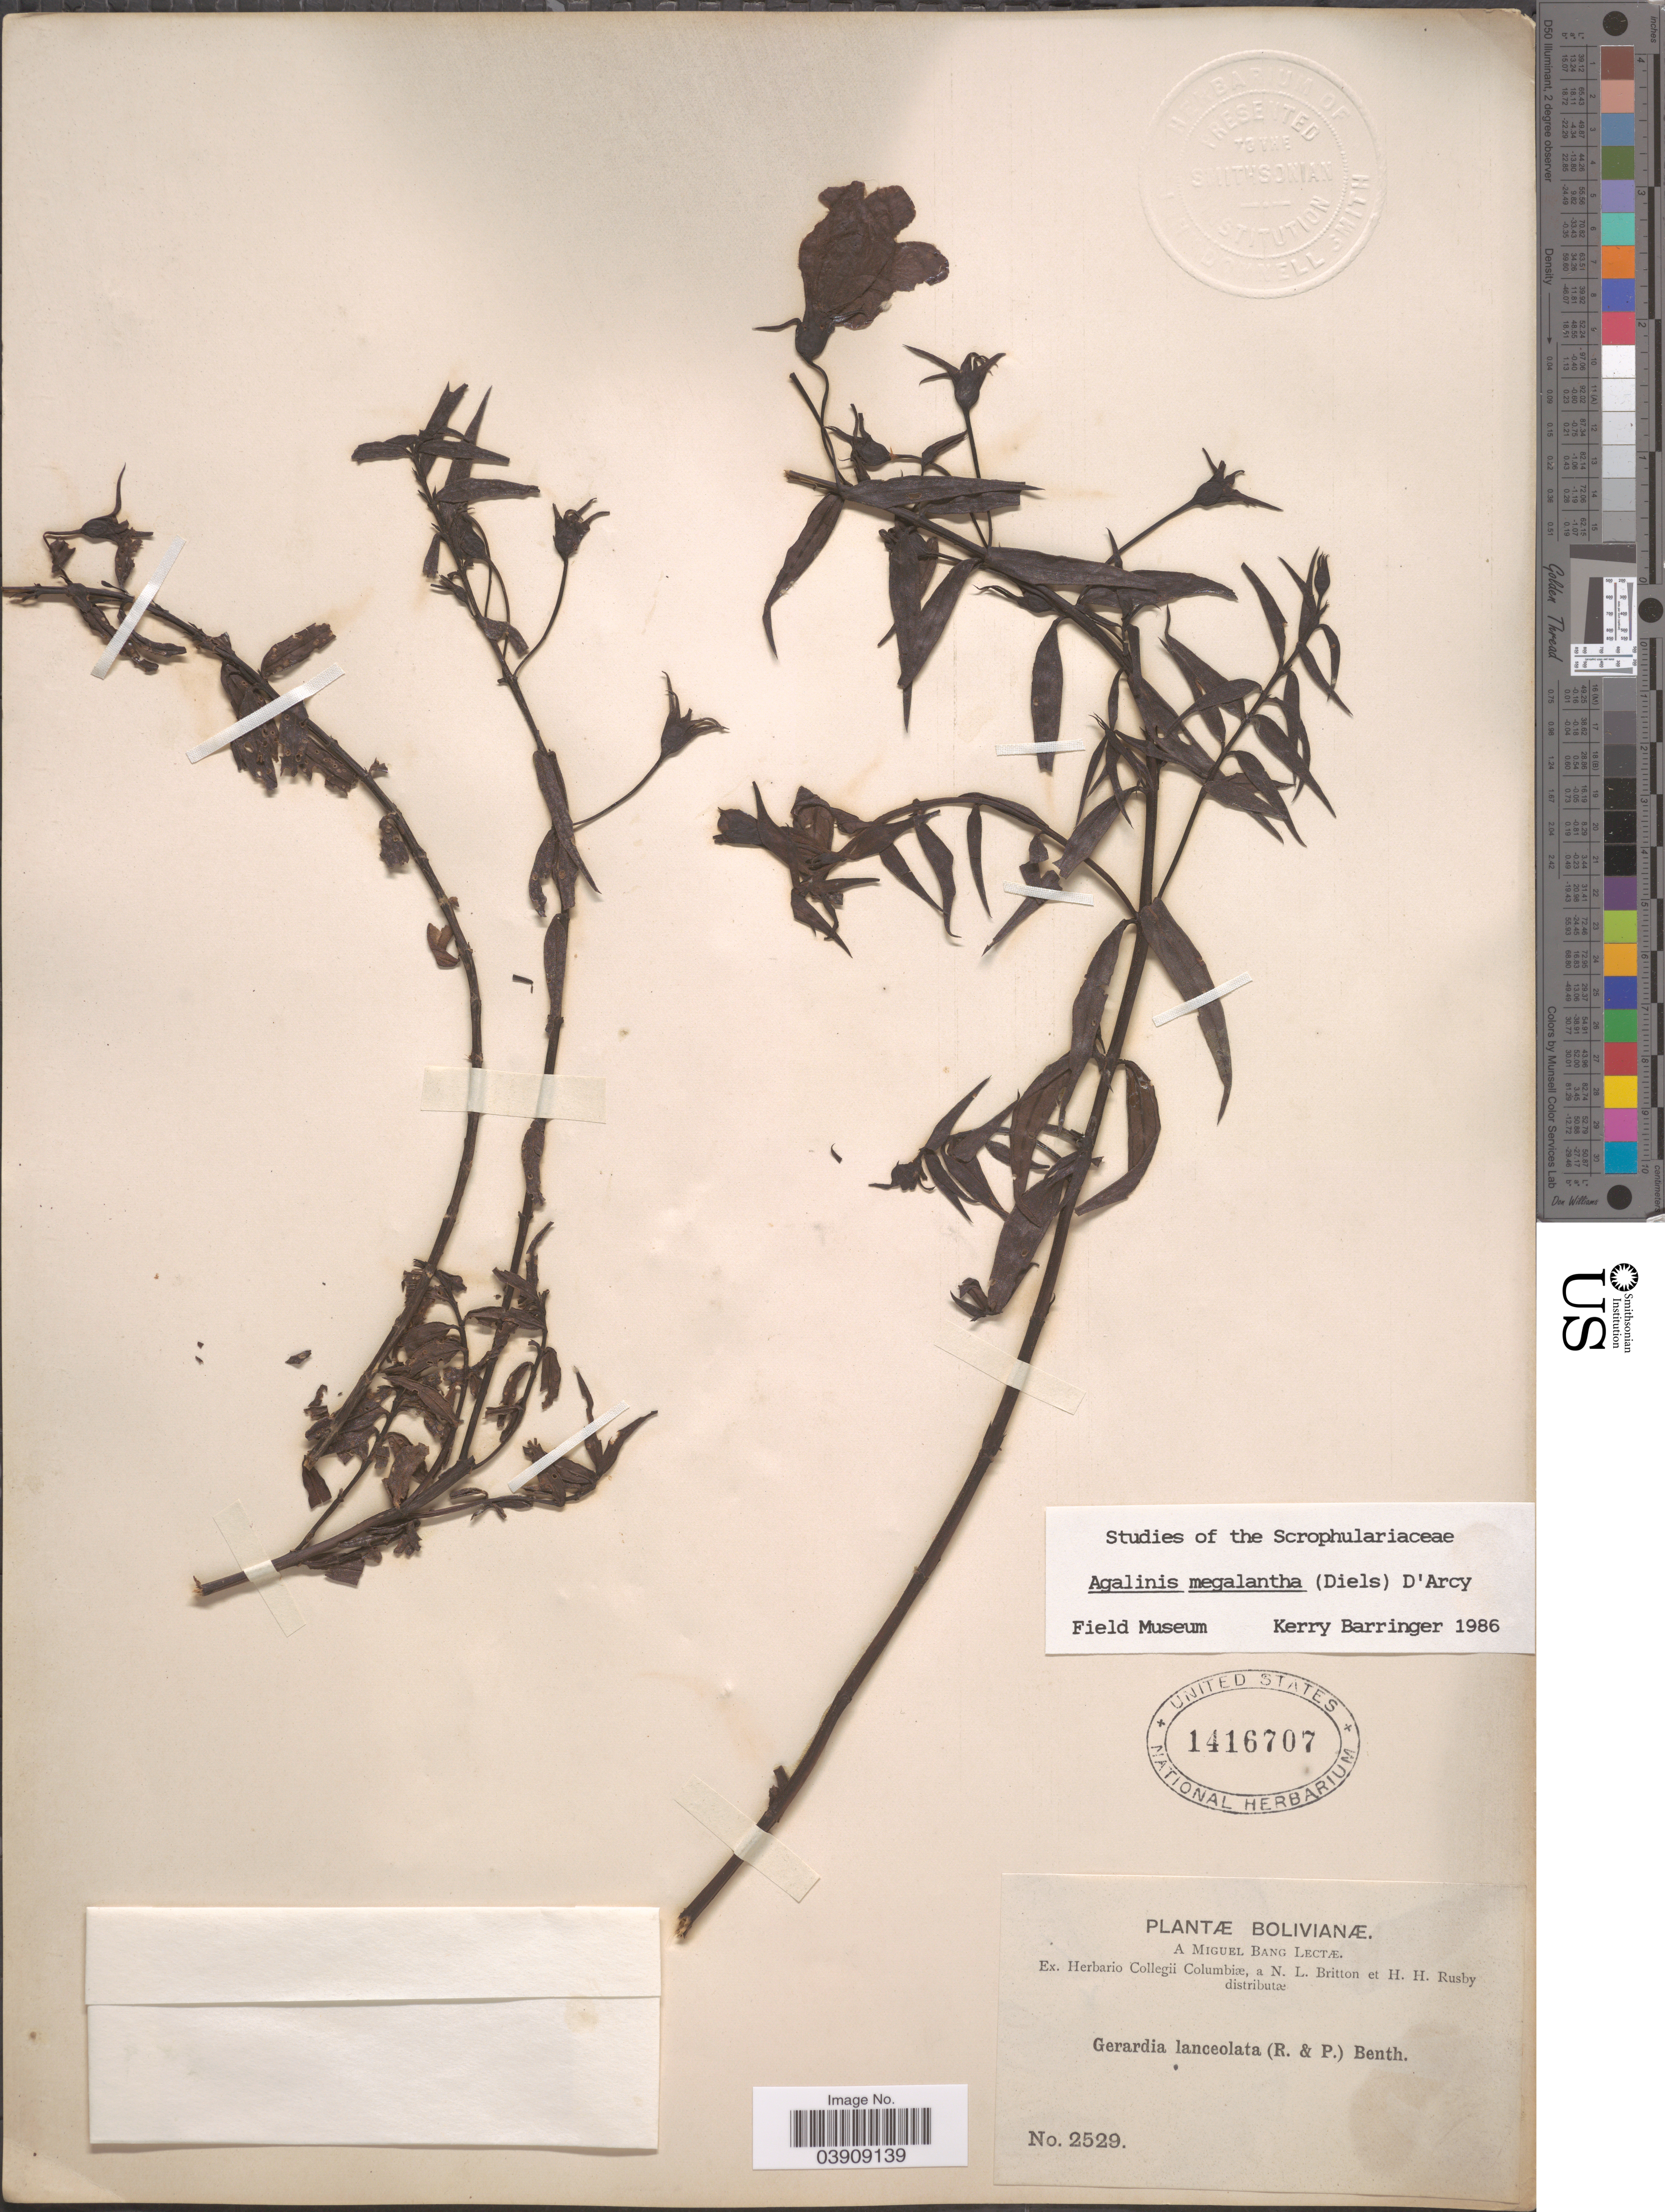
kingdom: Plantae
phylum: Tracheophyta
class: Magnoliopsida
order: Lamiales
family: Orobanchaceae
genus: Agalinis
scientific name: Agalinis megalantha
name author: (Diels) D'Arcy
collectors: M. Bang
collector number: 2529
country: Bolivia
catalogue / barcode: US 1416707